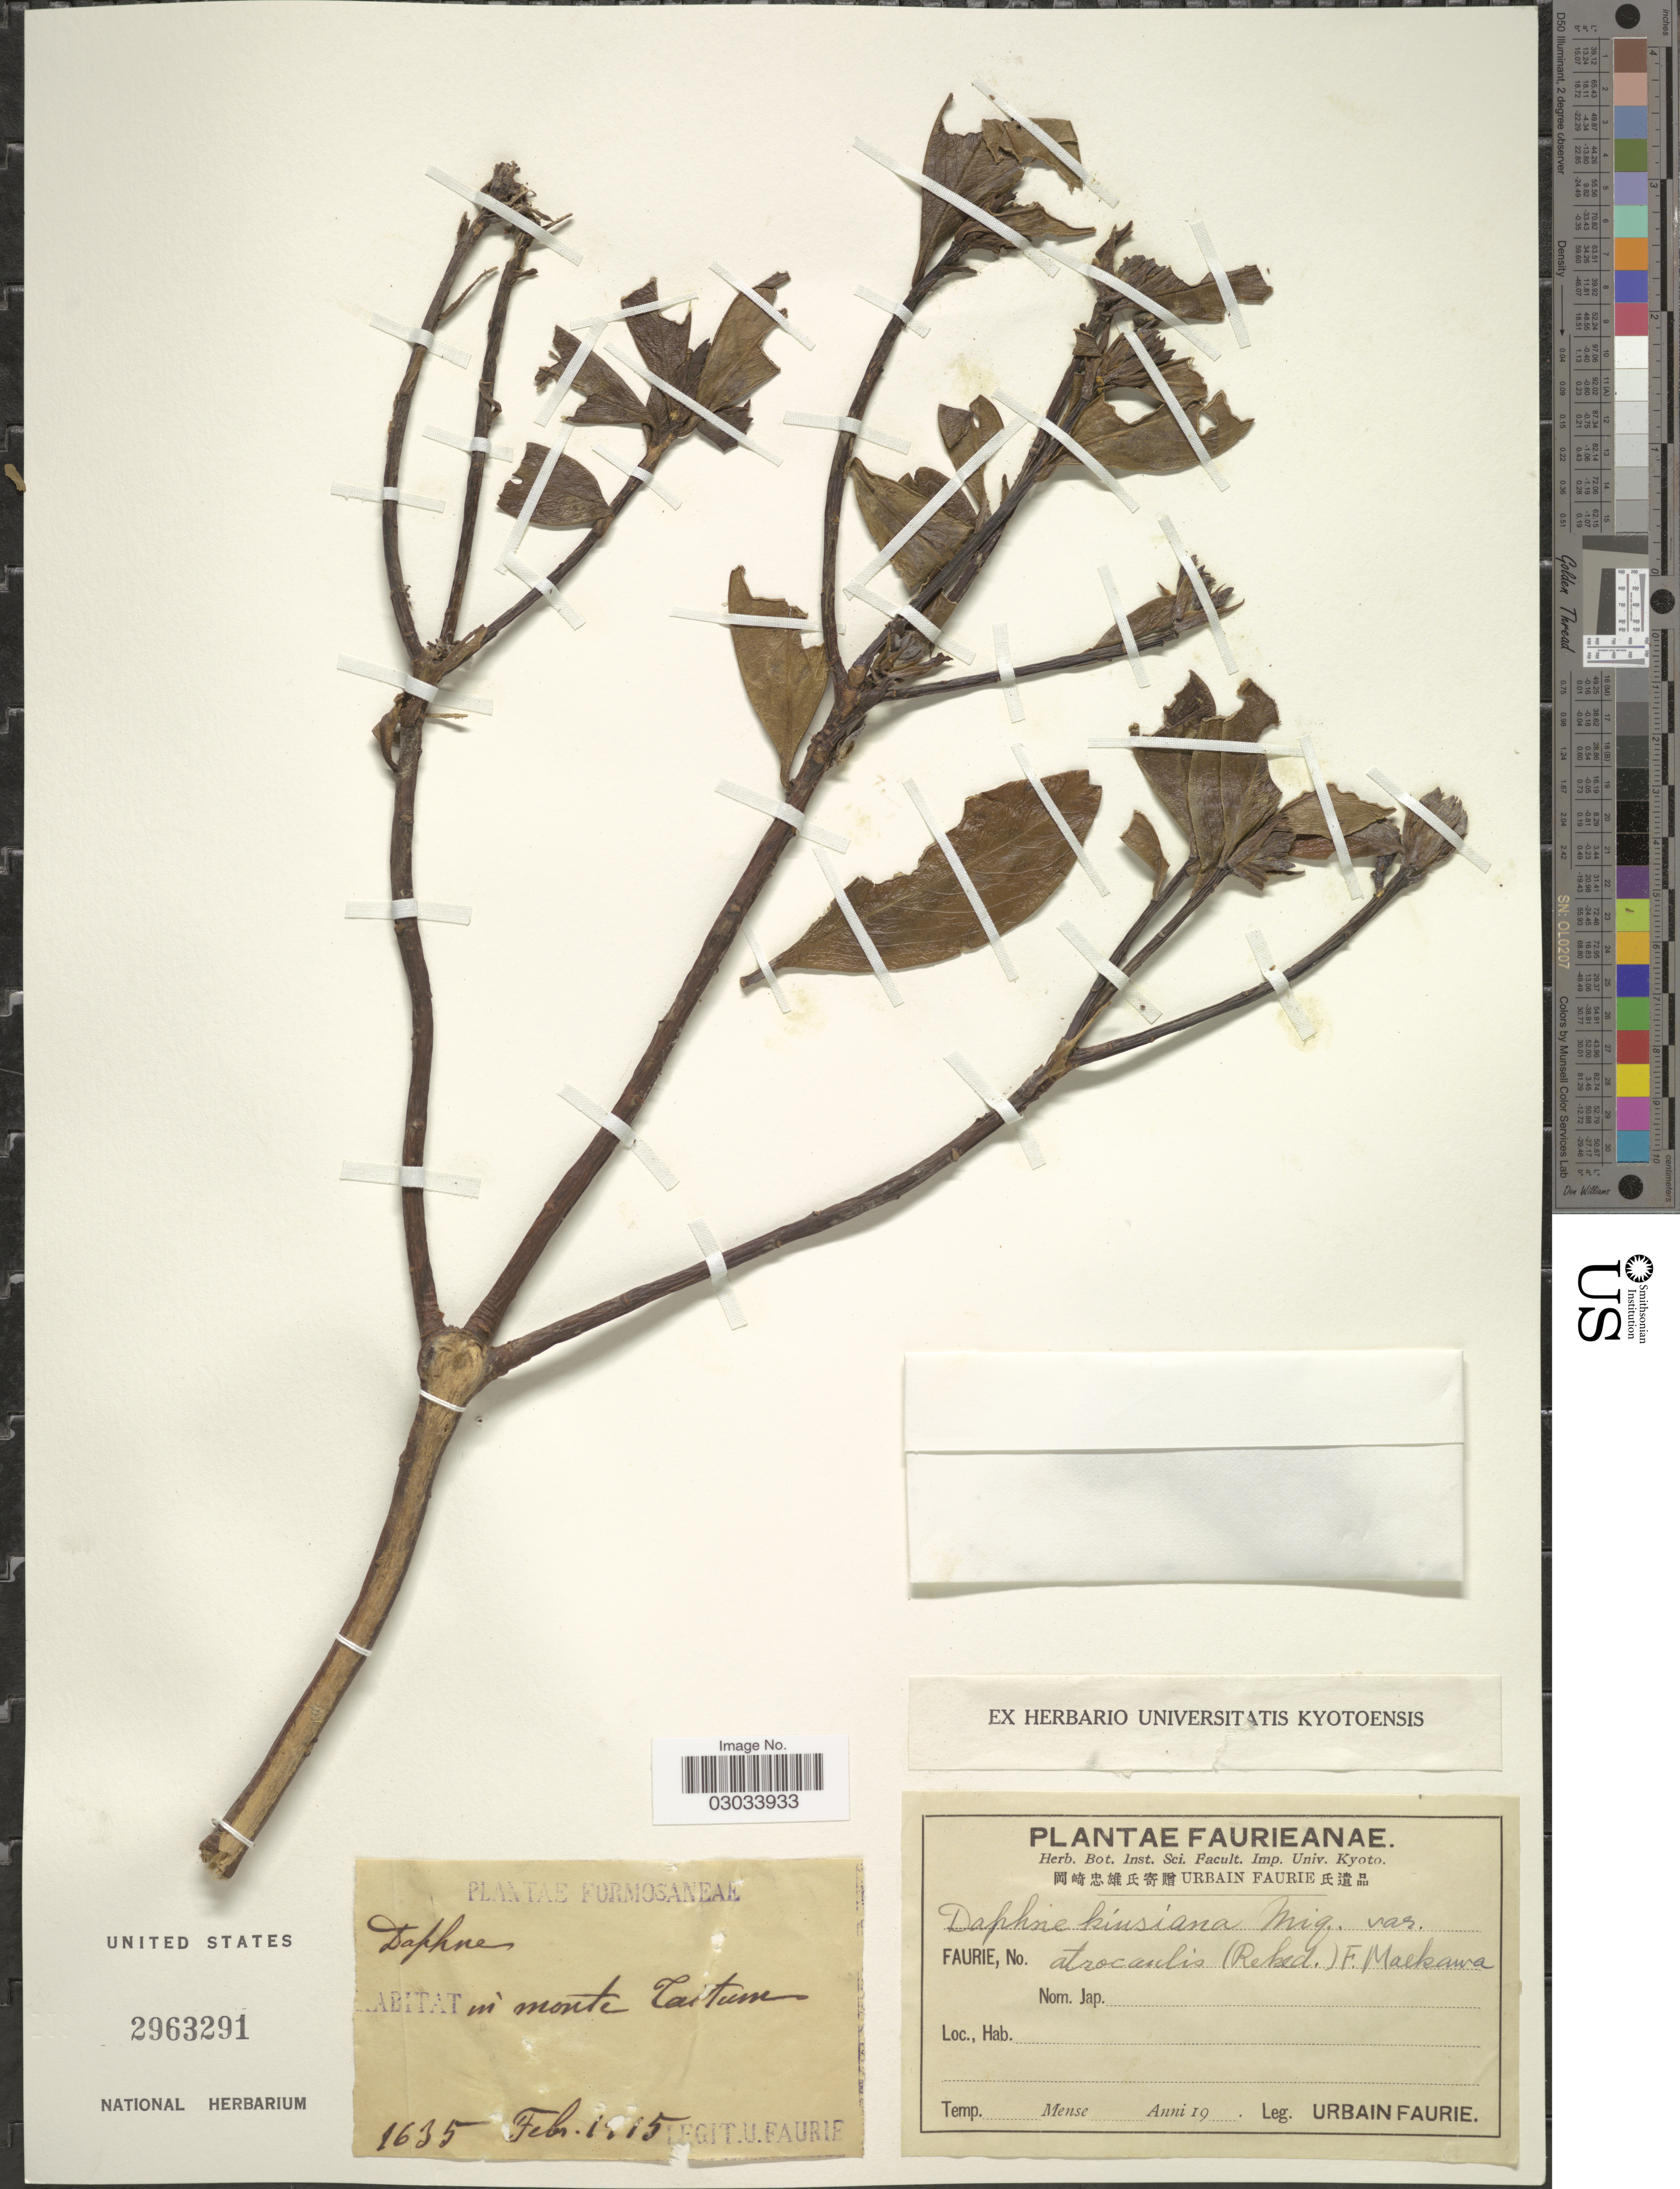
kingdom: Plantae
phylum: Tracheophyta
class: Magnoliopsida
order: Malvales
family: Thymelaeaceae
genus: Daphne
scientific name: Daphne kiusiana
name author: Miq.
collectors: U. Faurie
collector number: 1635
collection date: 1915-02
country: Taiwan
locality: Formosaneae. In monte Taitum [interpreted].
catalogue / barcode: US 2963291